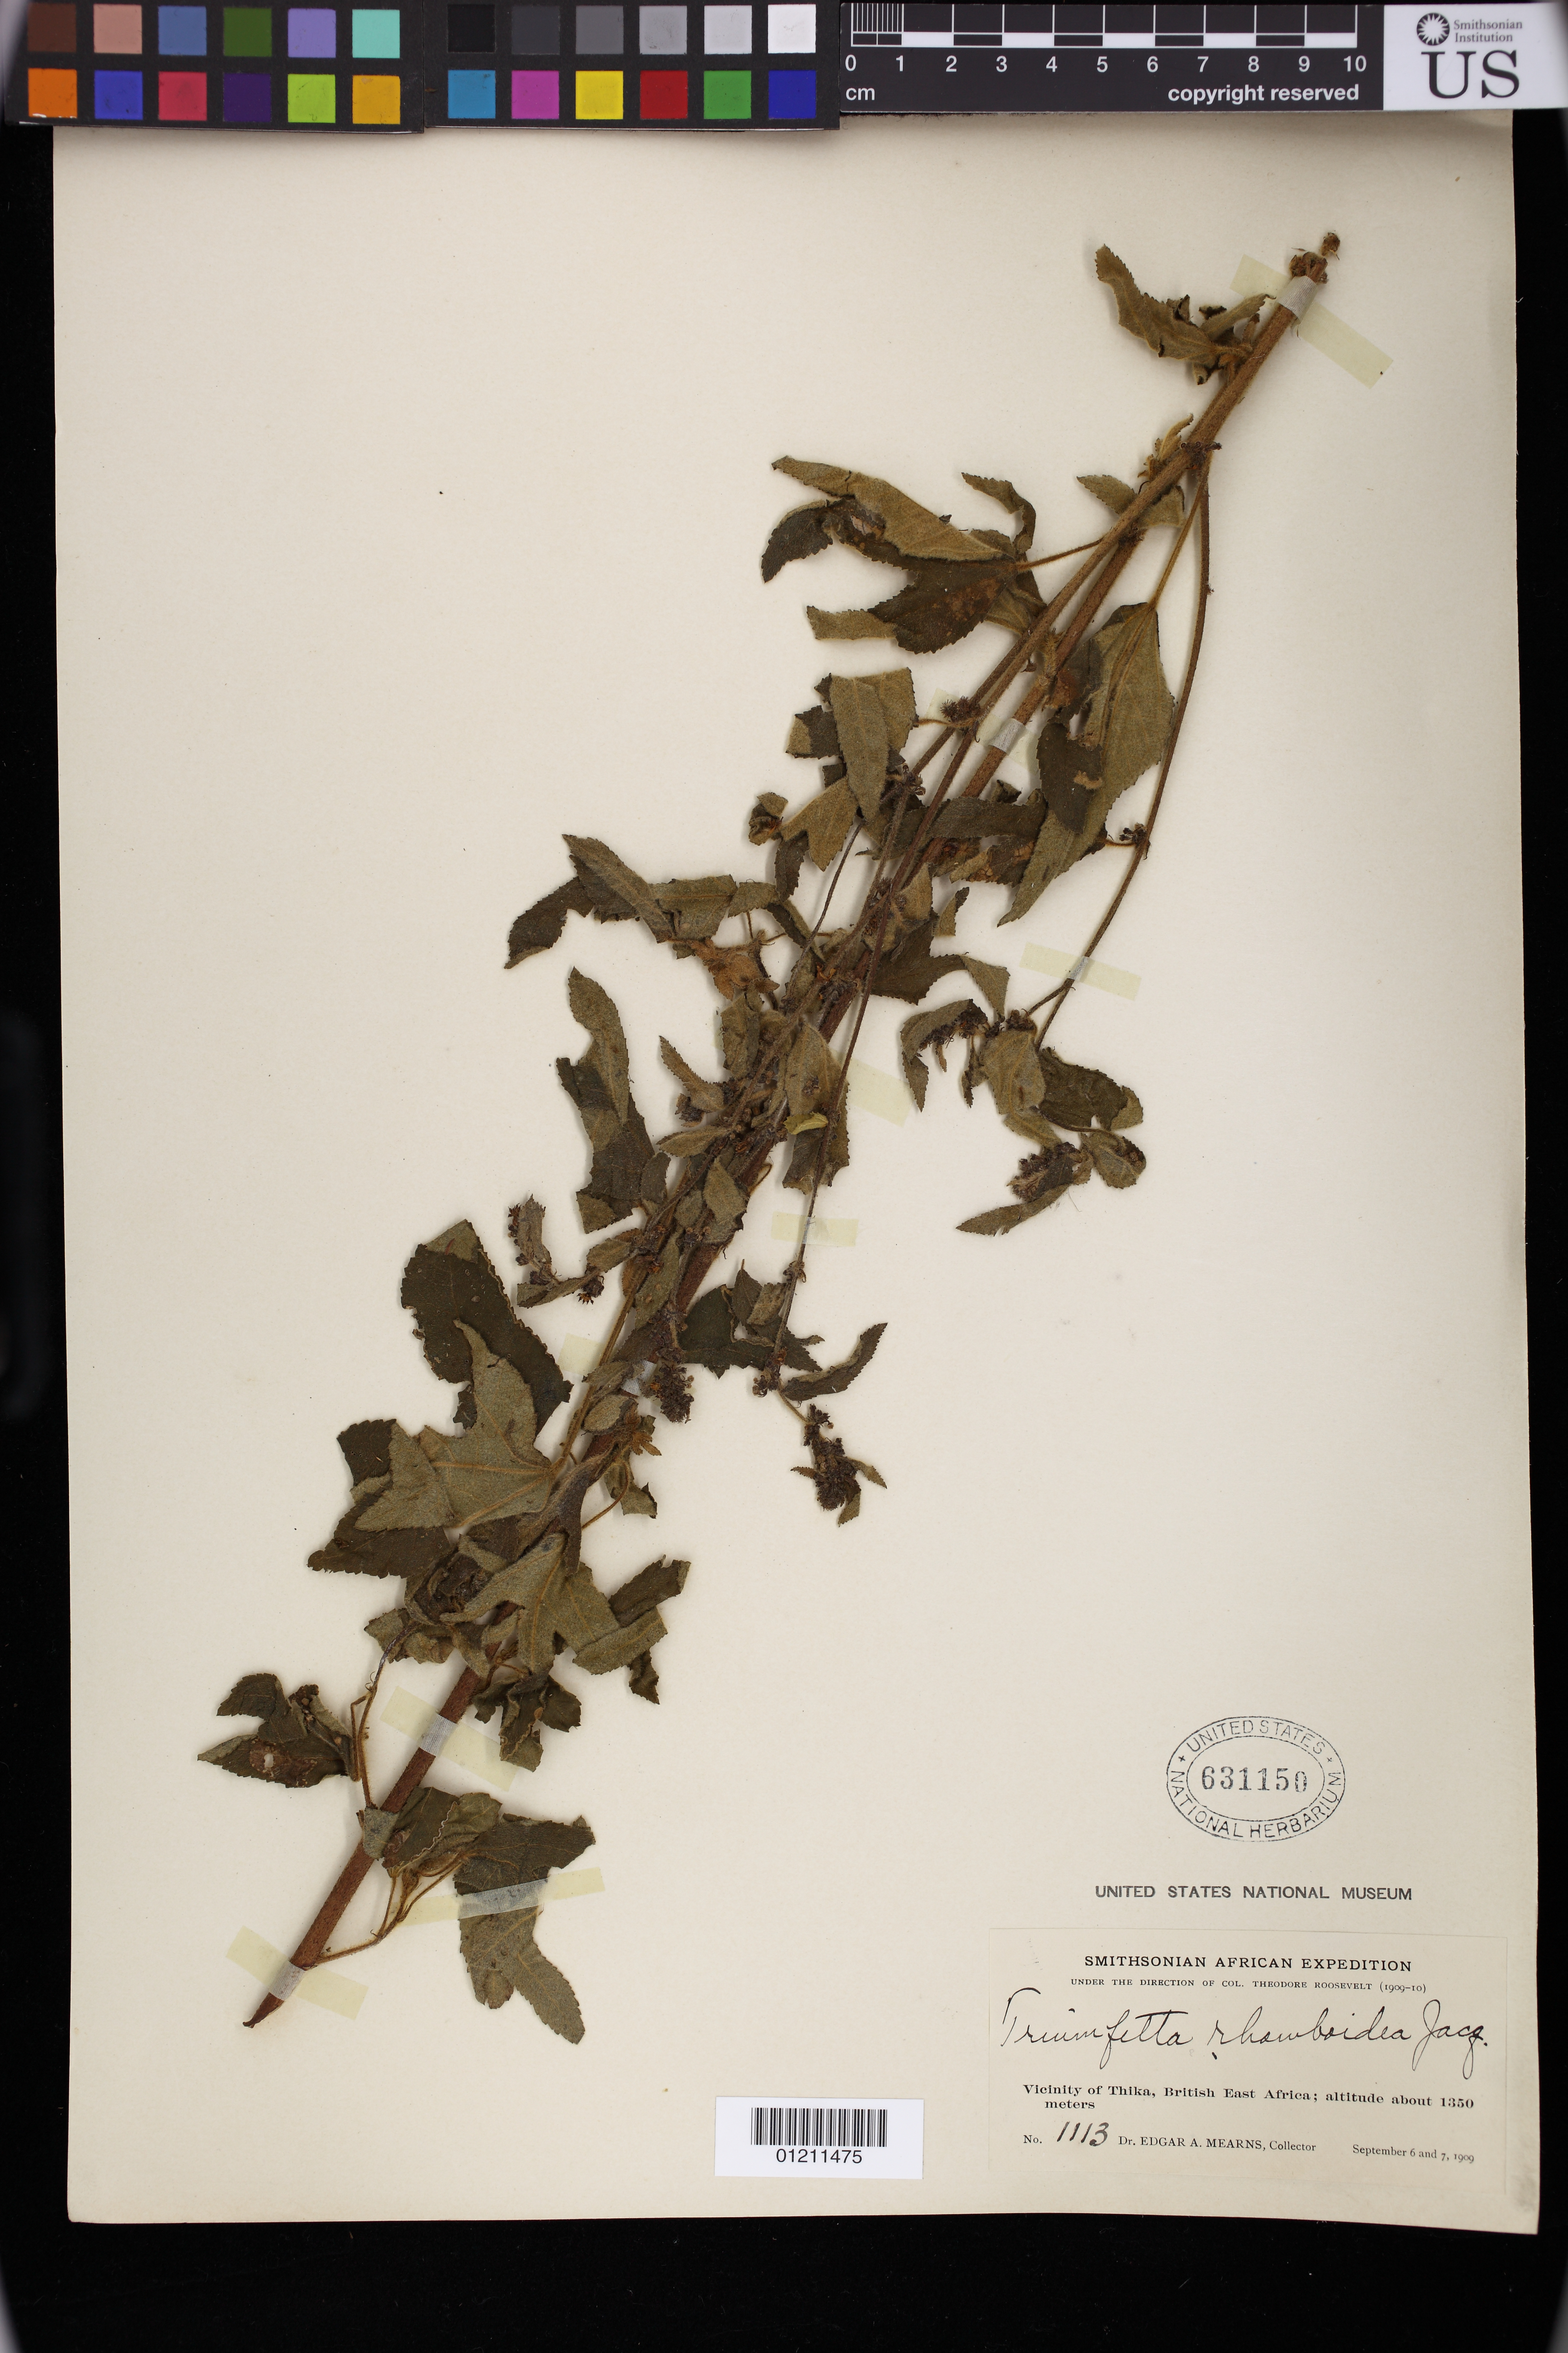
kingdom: Plantae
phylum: Tracheophyta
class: Magnoliopsida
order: Malvales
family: Malvaceae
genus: Triumfetta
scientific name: Triumfetta rhomboidea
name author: Jacq.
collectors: E. A. Mearns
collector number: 1113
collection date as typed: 06 Sep 1909 to 07 Sep 1909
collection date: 1909-09-06/1909-09-07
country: Kenya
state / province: Nairobi Area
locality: Vicinity of Thika, British East Africa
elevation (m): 1350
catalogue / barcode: US 631150